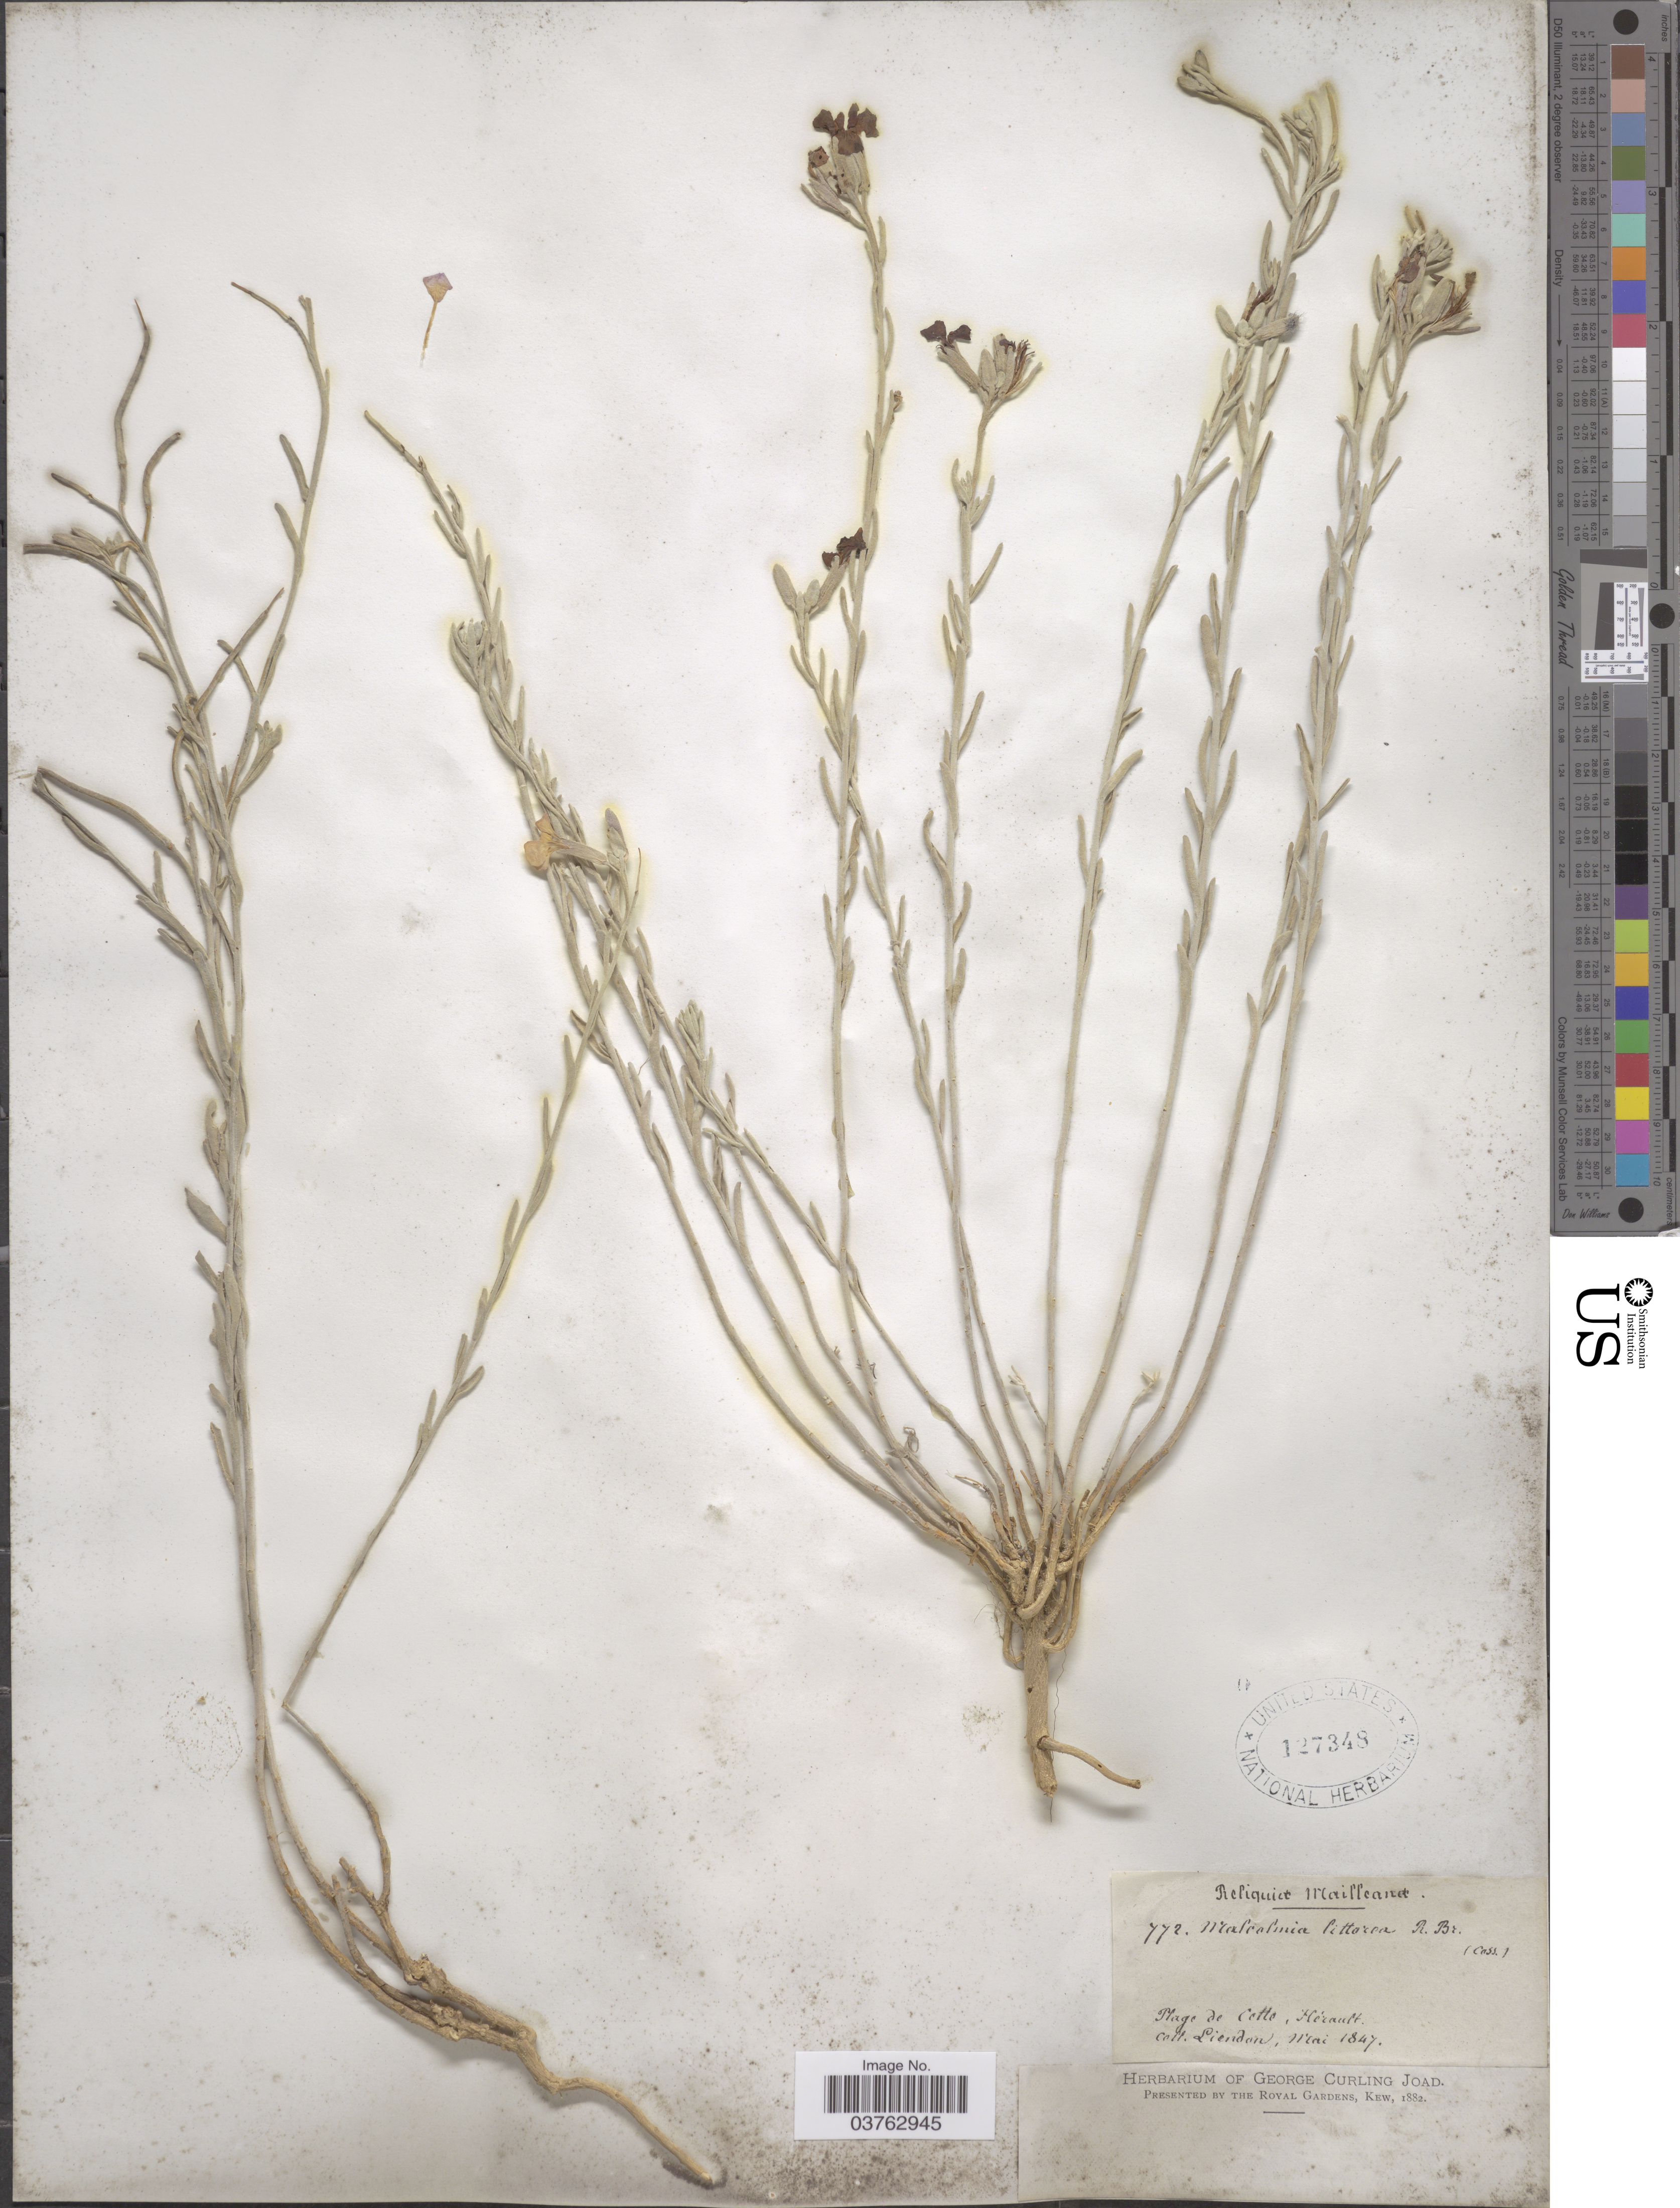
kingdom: Plantae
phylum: Tracheophyta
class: Magnoliopsida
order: Brassicales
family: Brassicaceae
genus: Malcolmia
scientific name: Malcolmia littorea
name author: (L.) W.T. Aiton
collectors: Liendon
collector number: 772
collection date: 1847-05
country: France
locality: Plage de Cotto, [interpreted] Hérault.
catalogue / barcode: US 127348